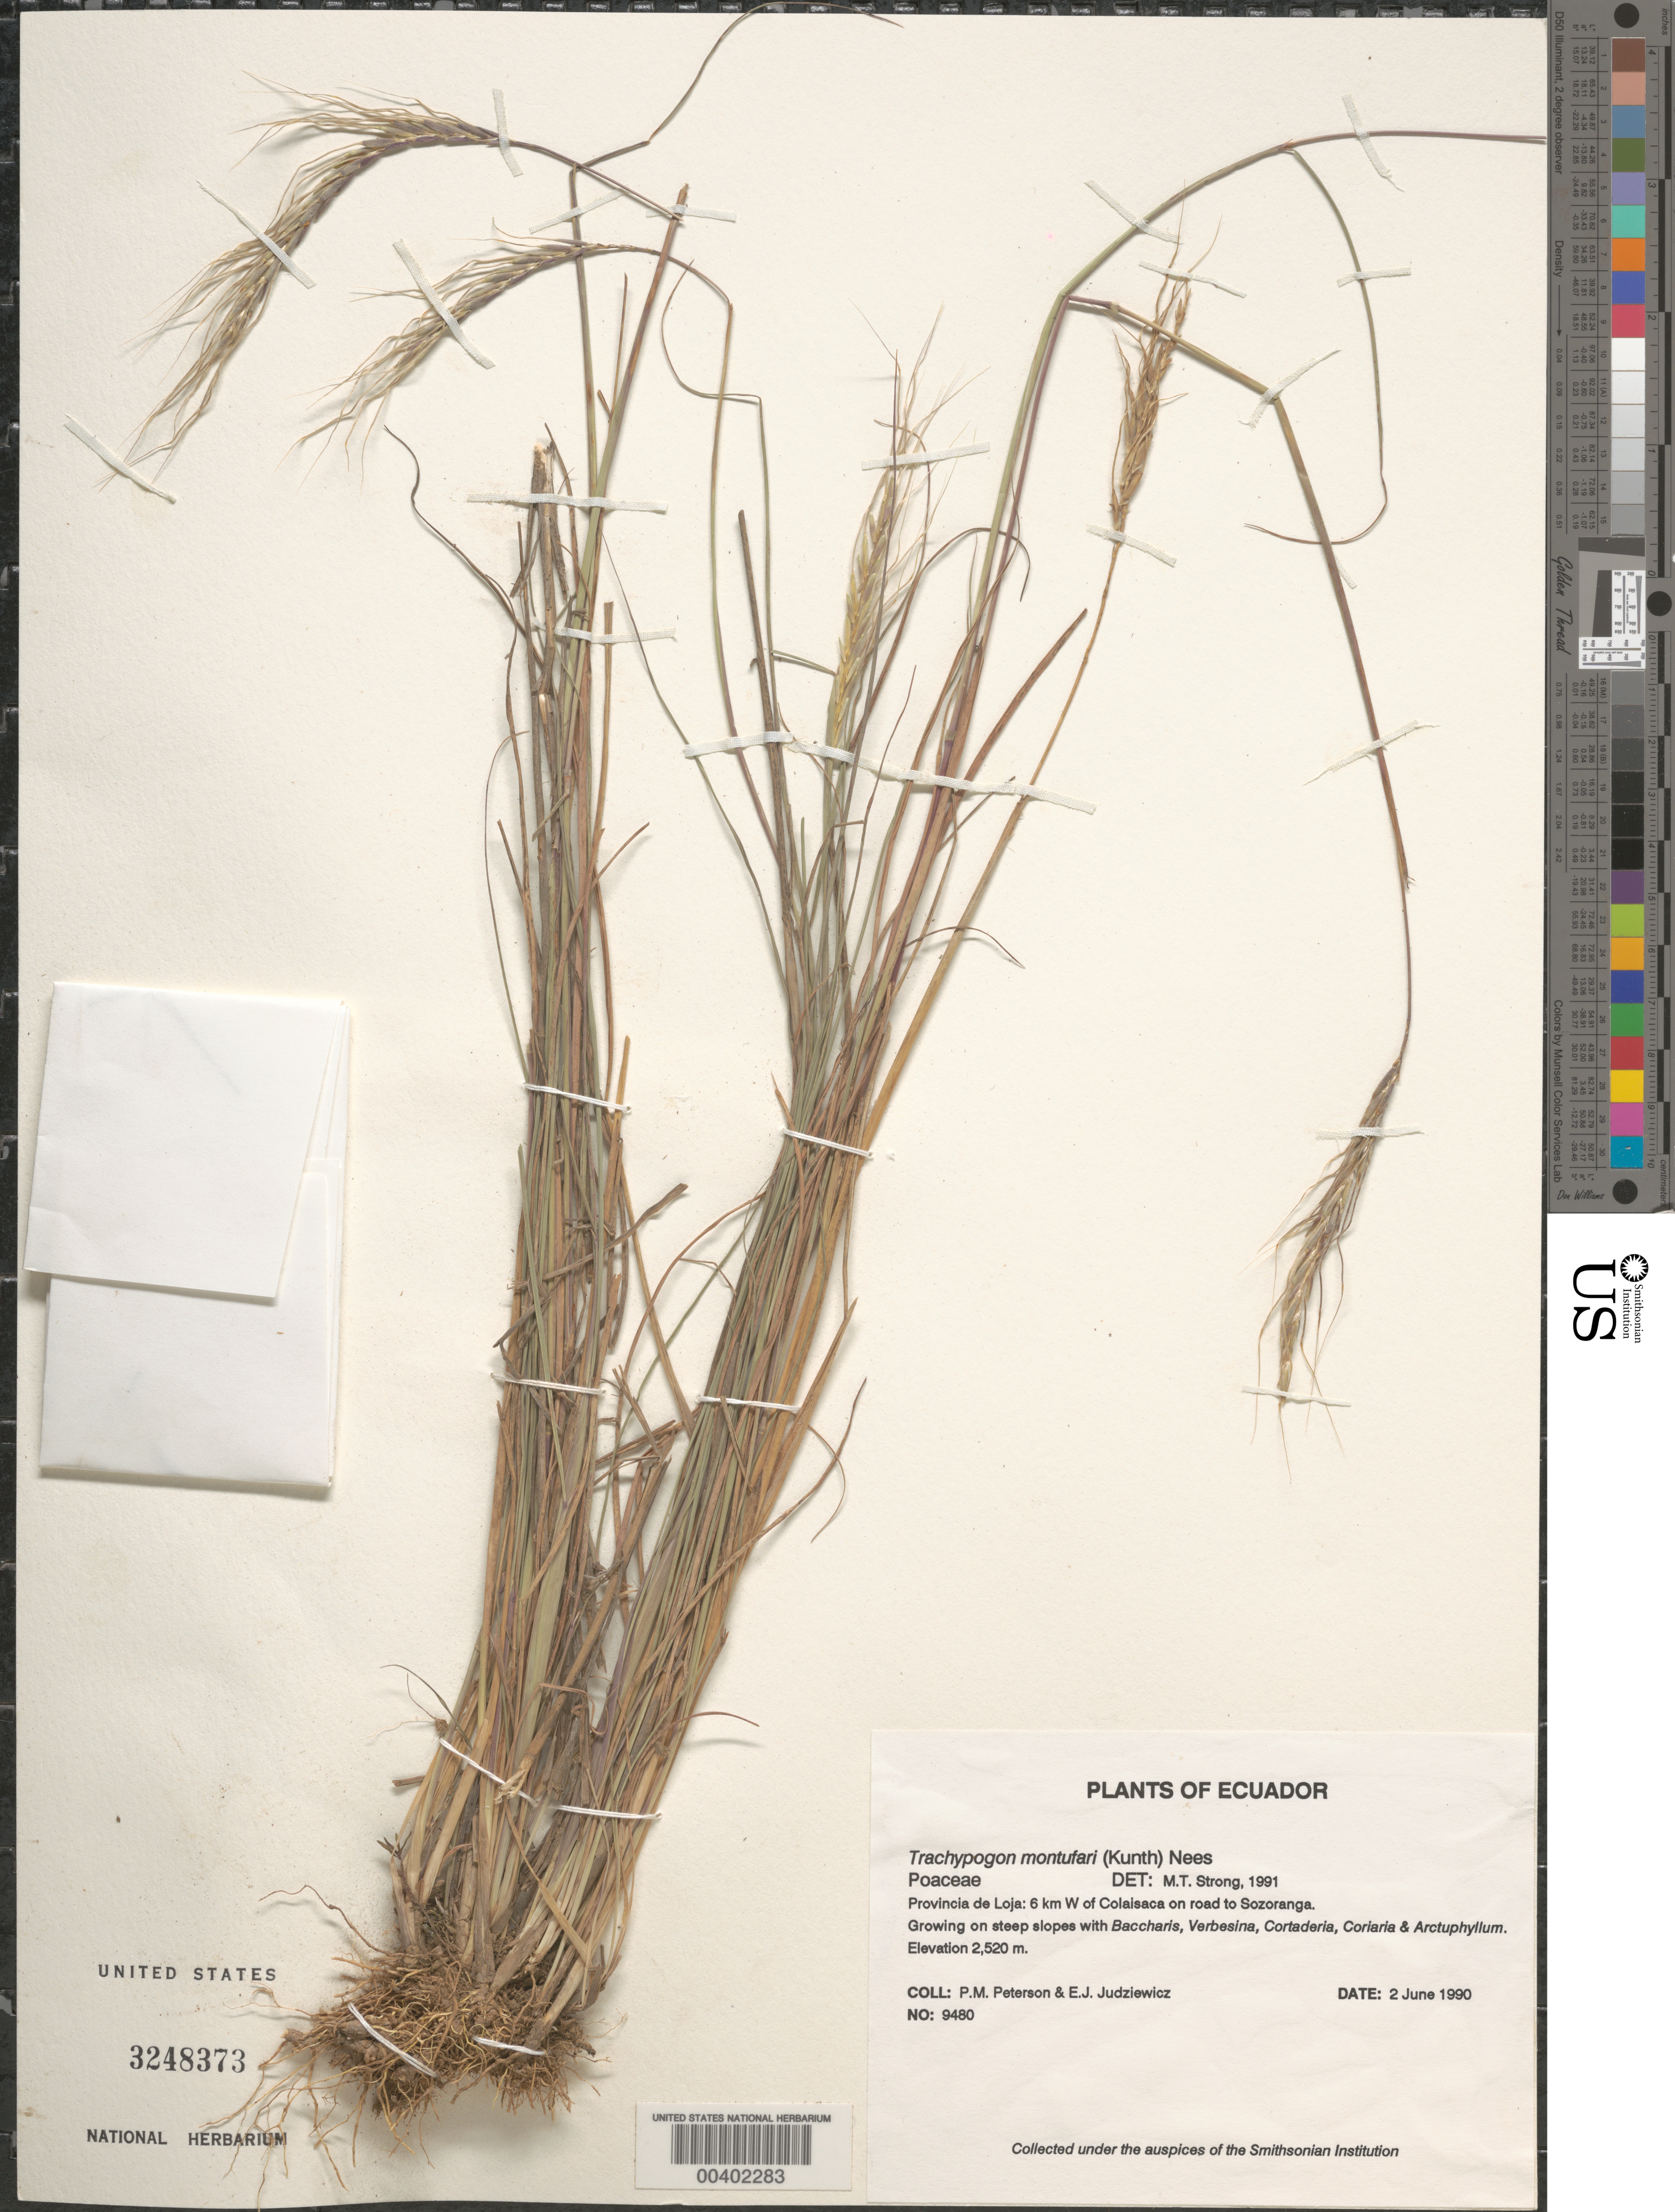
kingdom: Plantae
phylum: Tracheophyta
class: Liliopsida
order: Poales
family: Poaceae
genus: Trachypogon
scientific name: Trachypogon montufari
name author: (Kunth) Nees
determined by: Strong, M. T., (US), Smithsonian Institution - National Museum of Natural History (UNITED STATES)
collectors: P. M. Peterson & E. J. Judziewicz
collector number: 09480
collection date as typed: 02 Jun 1990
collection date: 1990-06-02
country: Ecuador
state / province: Loja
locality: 6 km W of Colaisaca on road to Sozoranga.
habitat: Growing on steep slopes with Baccharis, Verbesina, Cortaderia, Coriaria & Arctuphyllum.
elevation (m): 2520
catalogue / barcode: US 3248373